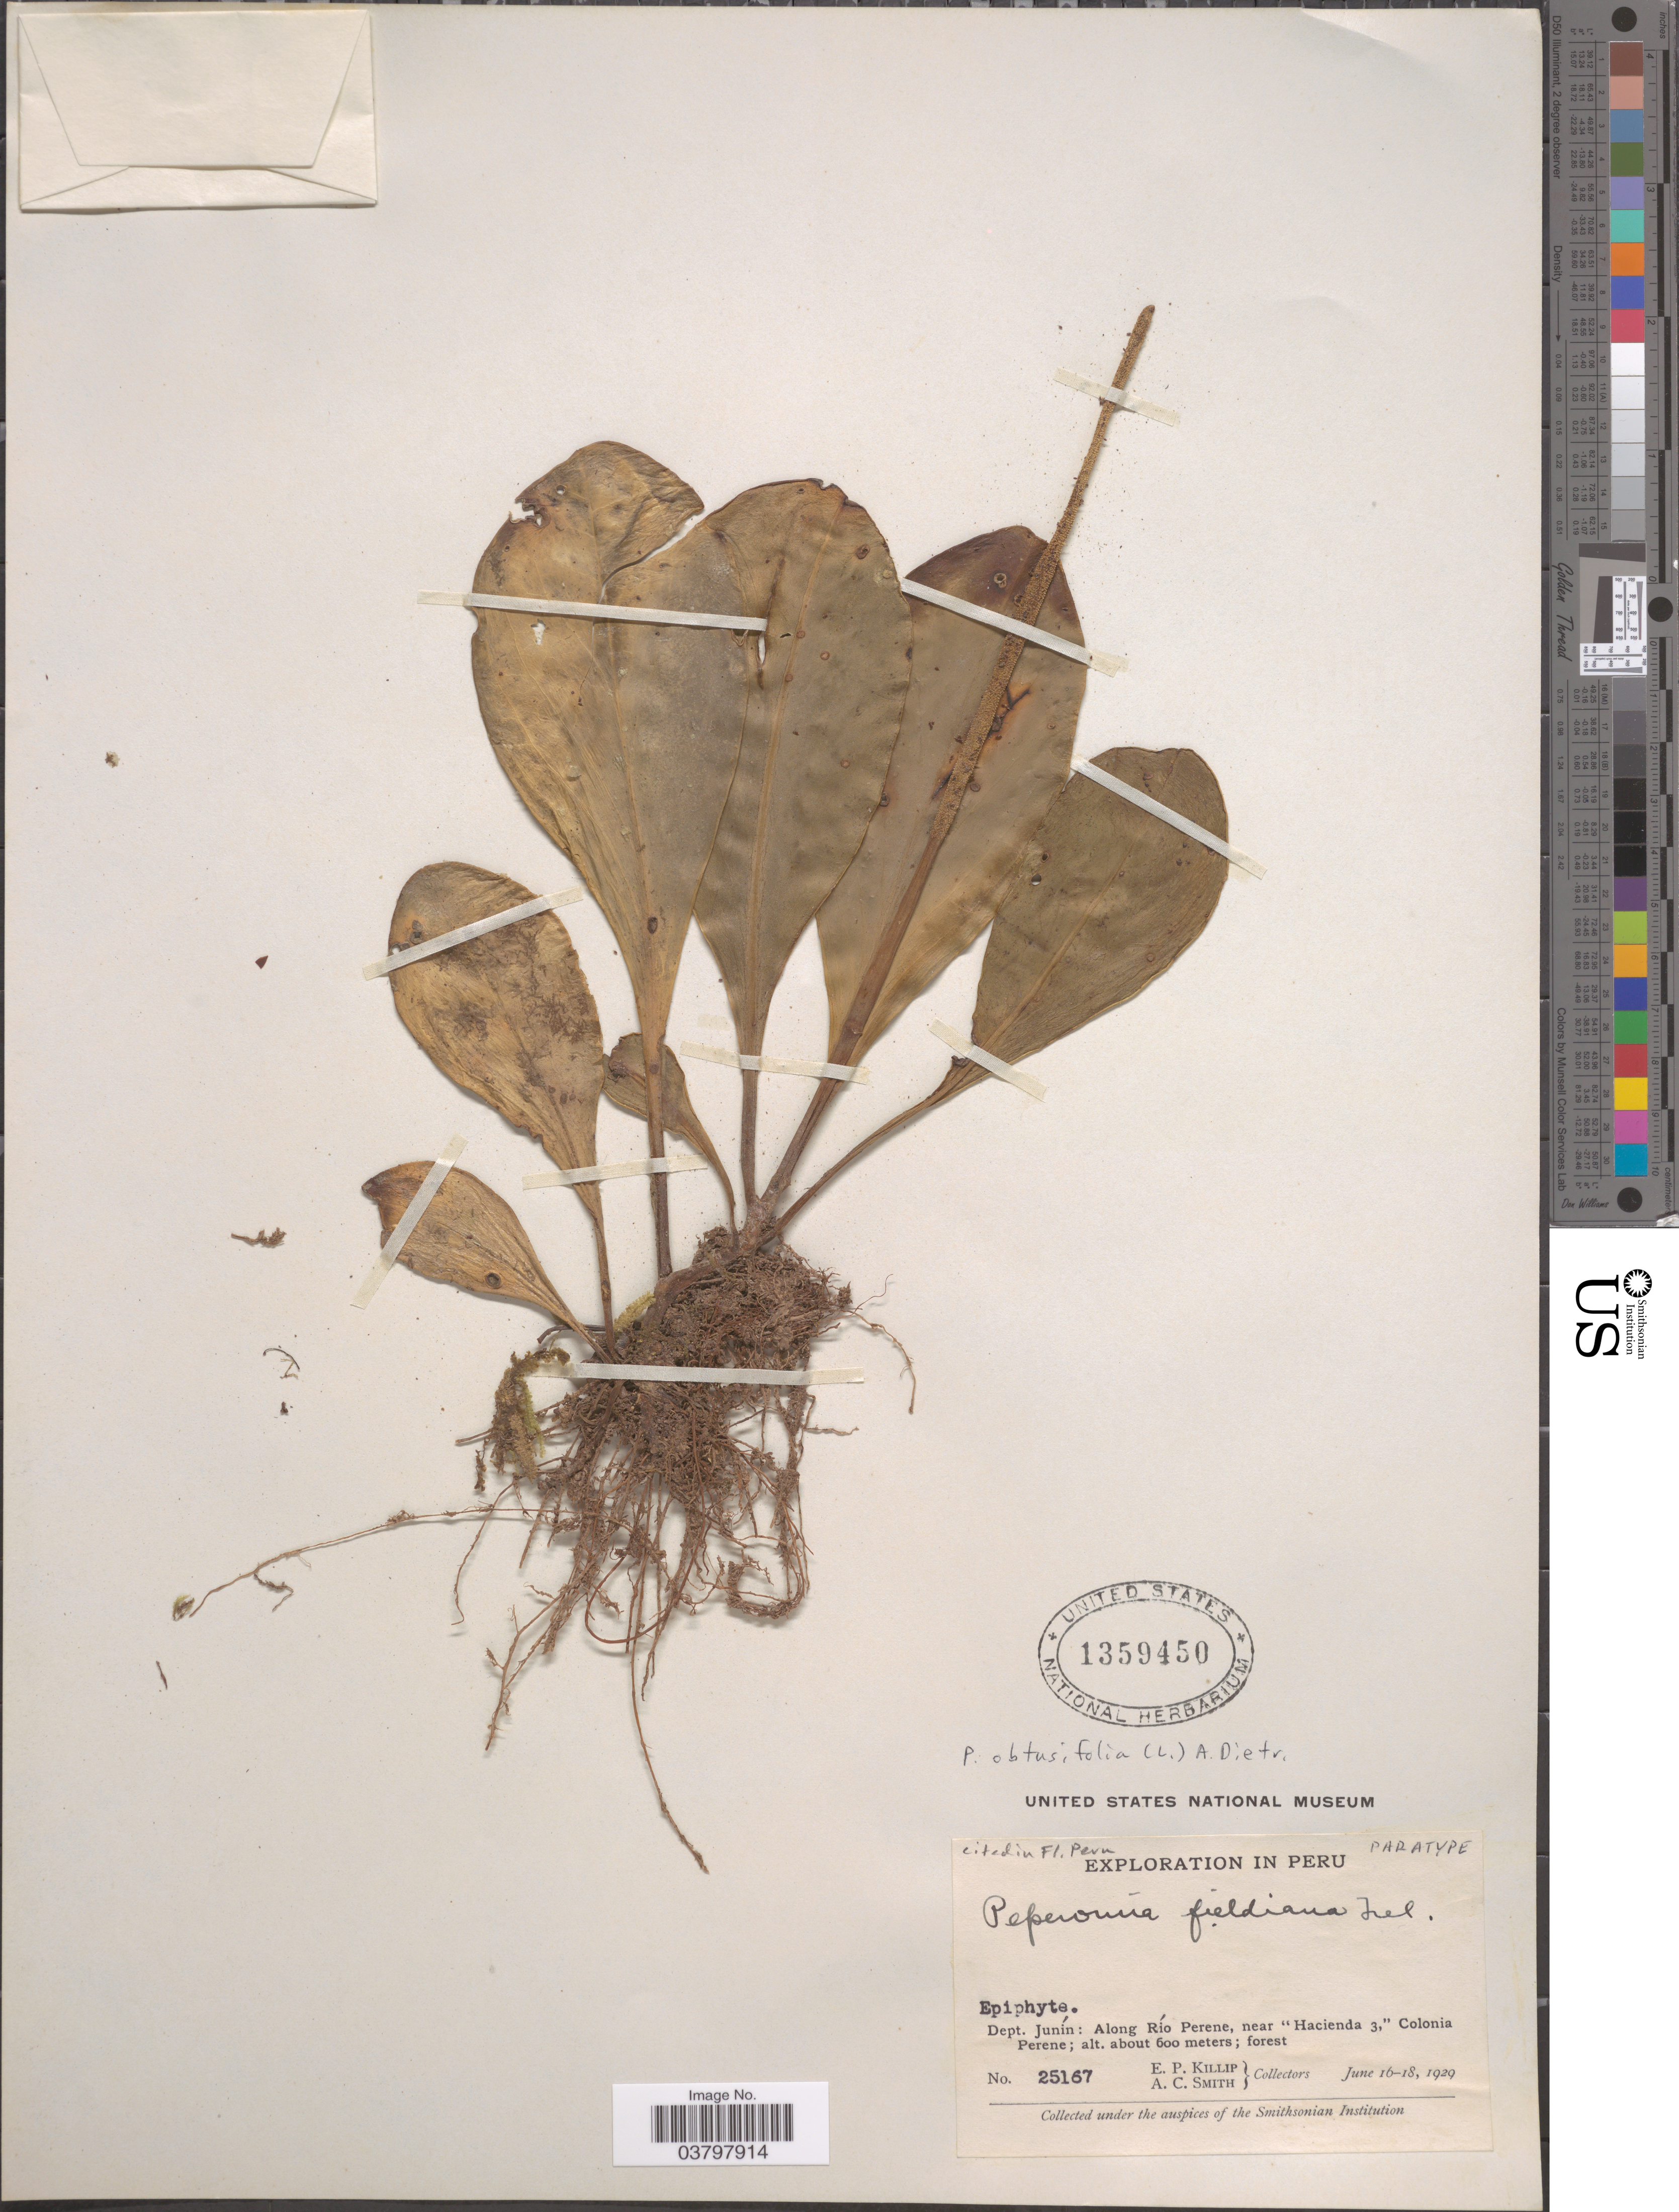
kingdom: Plantae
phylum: Tracheophyta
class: Magnoliopsida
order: Piperales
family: Piperaceae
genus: Peperomia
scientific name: Peperomia obtusifolia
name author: (L.) A. Dietr.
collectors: E. P. Killip & A. C. Smith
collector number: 25167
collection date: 1929-06-16/1929-06-18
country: Peru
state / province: Junín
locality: Dept. Junín: Along Río Perene, near "Hacienda 3," Colonia Perene.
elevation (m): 600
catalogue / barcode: US 1359450